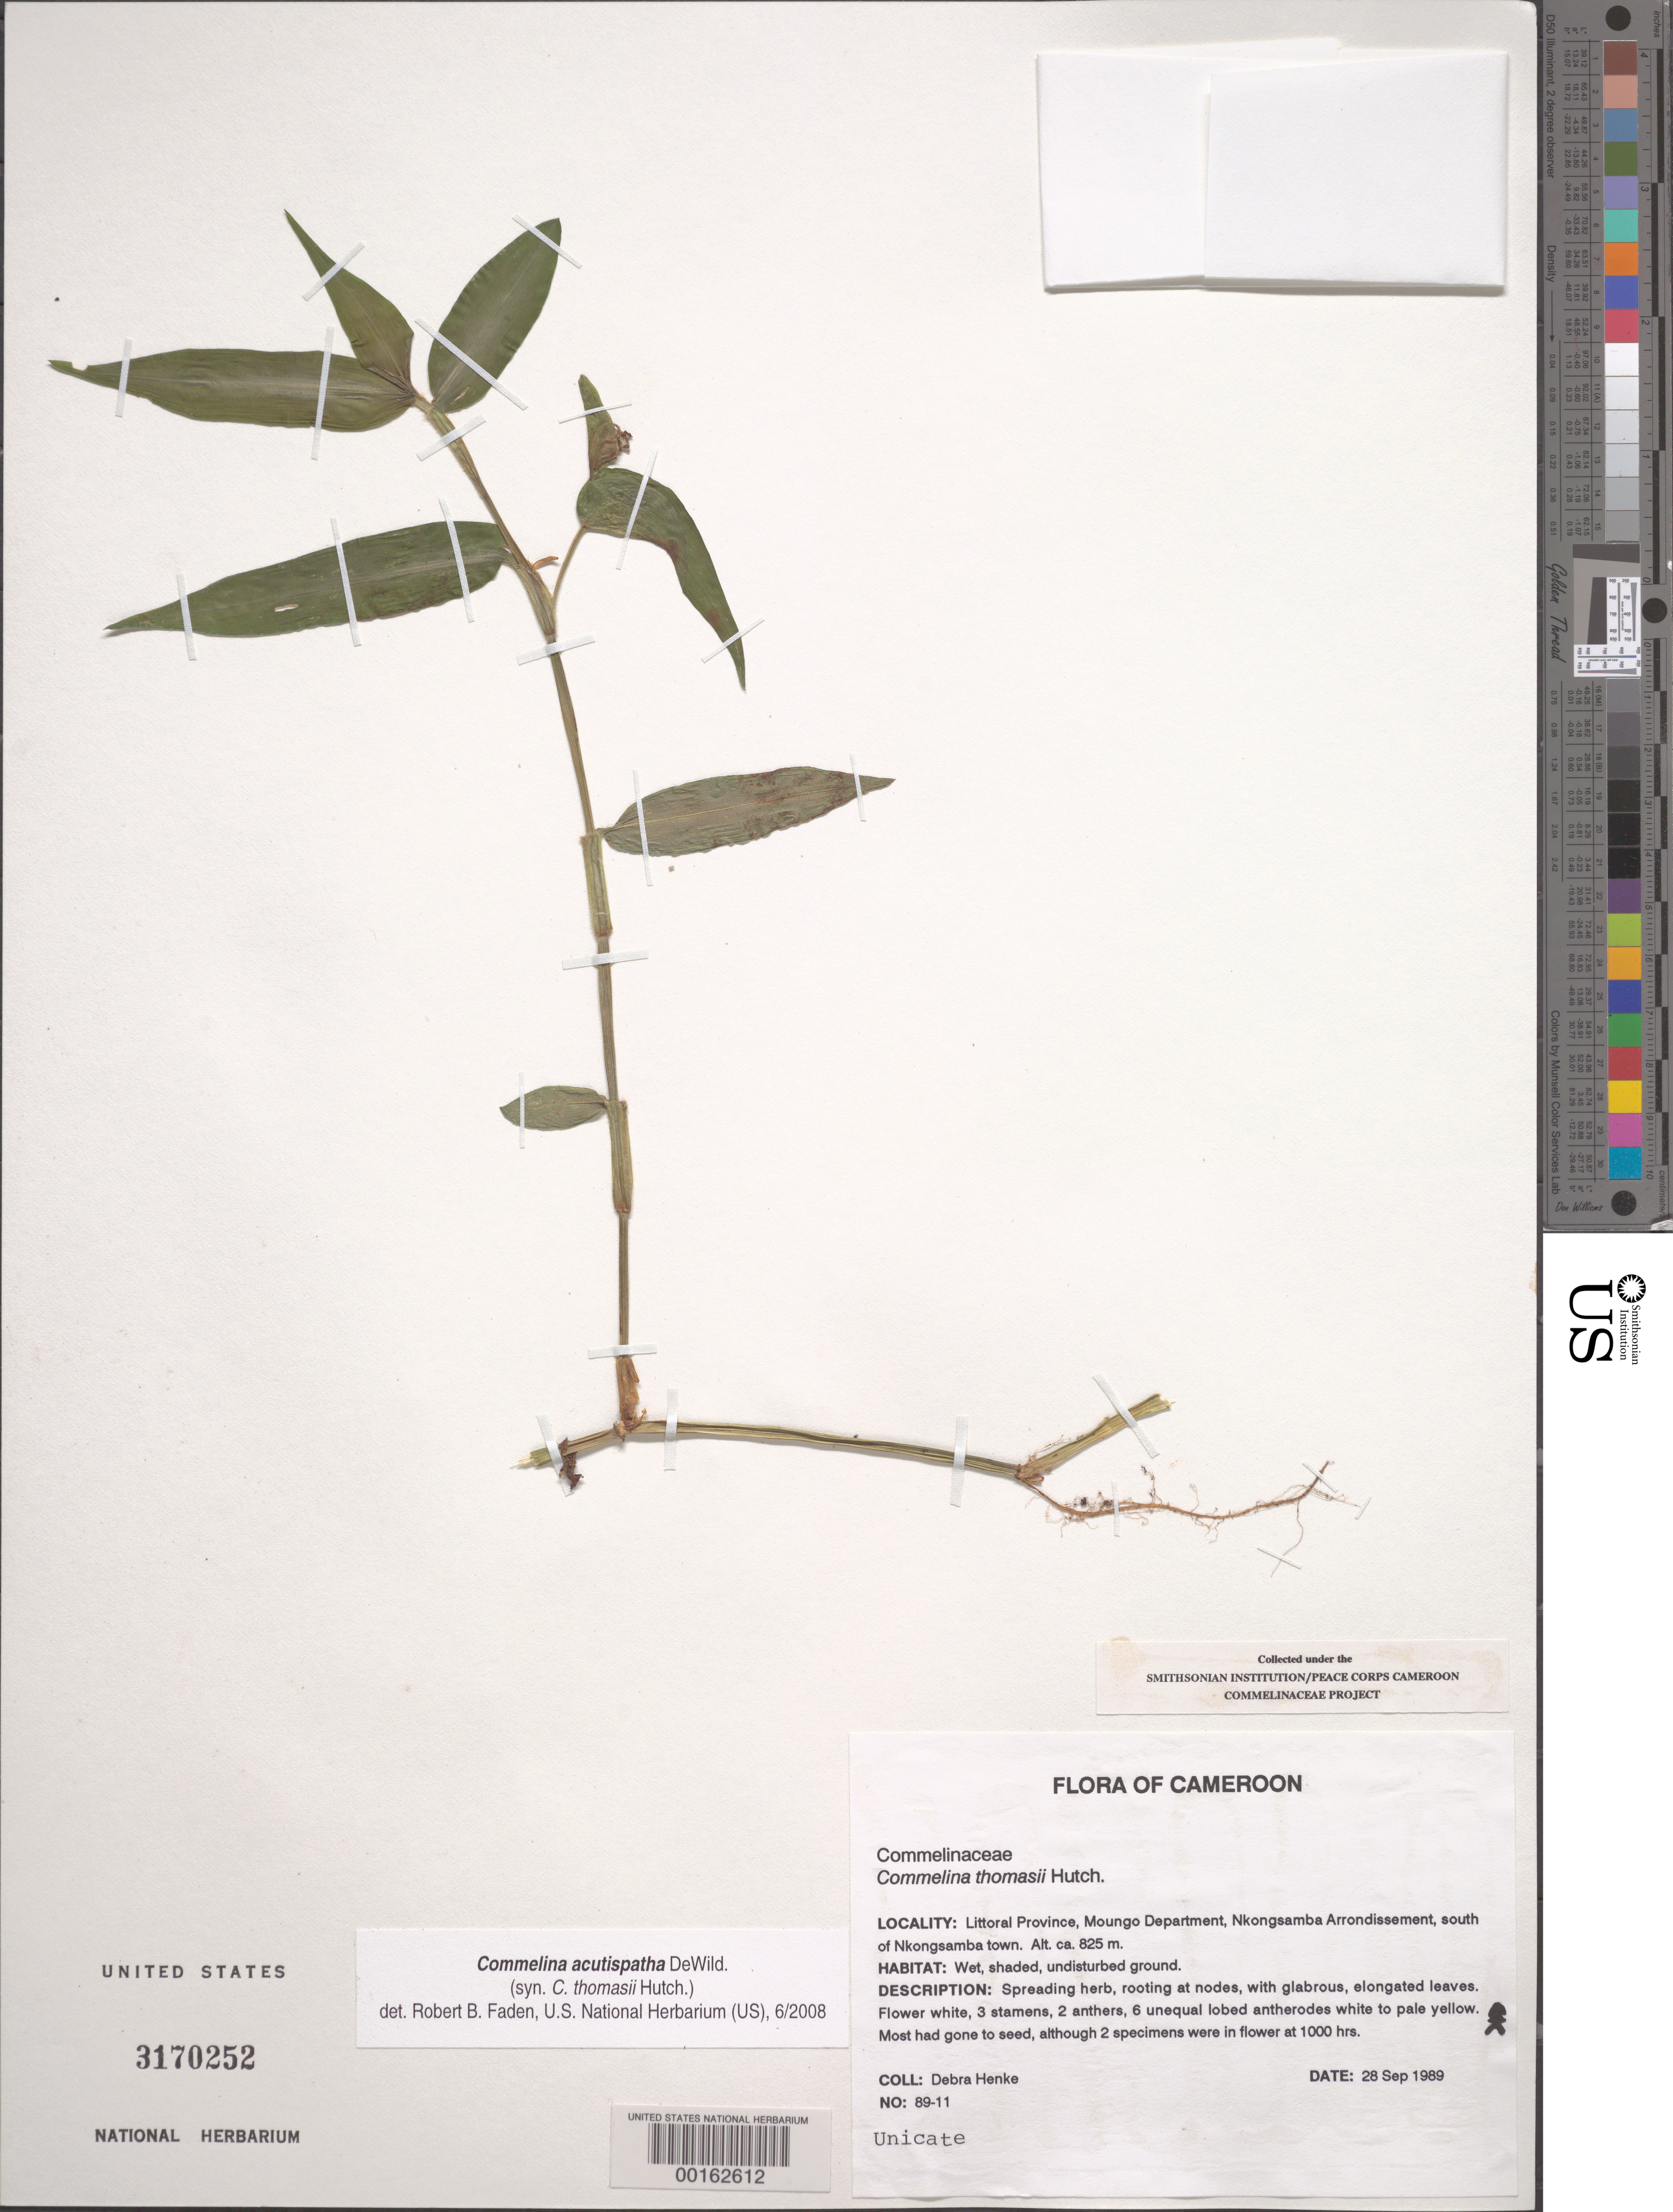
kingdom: Plantae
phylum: Tracheophyta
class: Liliopsida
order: Commelinales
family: Commelinaceae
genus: Commelina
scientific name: Commelina acutispatha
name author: De Wild.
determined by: Faden, Robert B., (US), Smithsonian Institution - National Museum of Natural History (UNITED STATES)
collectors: D. Henke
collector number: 89-11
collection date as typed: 28 Sep 1989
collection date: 1989-09-28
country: Cameroon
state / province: Littoral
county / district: Mungo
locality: Nkongsamba arrondissement, s of nkongsamba town.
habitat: Wet, shaded, undisturbed ground.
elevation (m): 825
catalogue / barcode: US 3170252